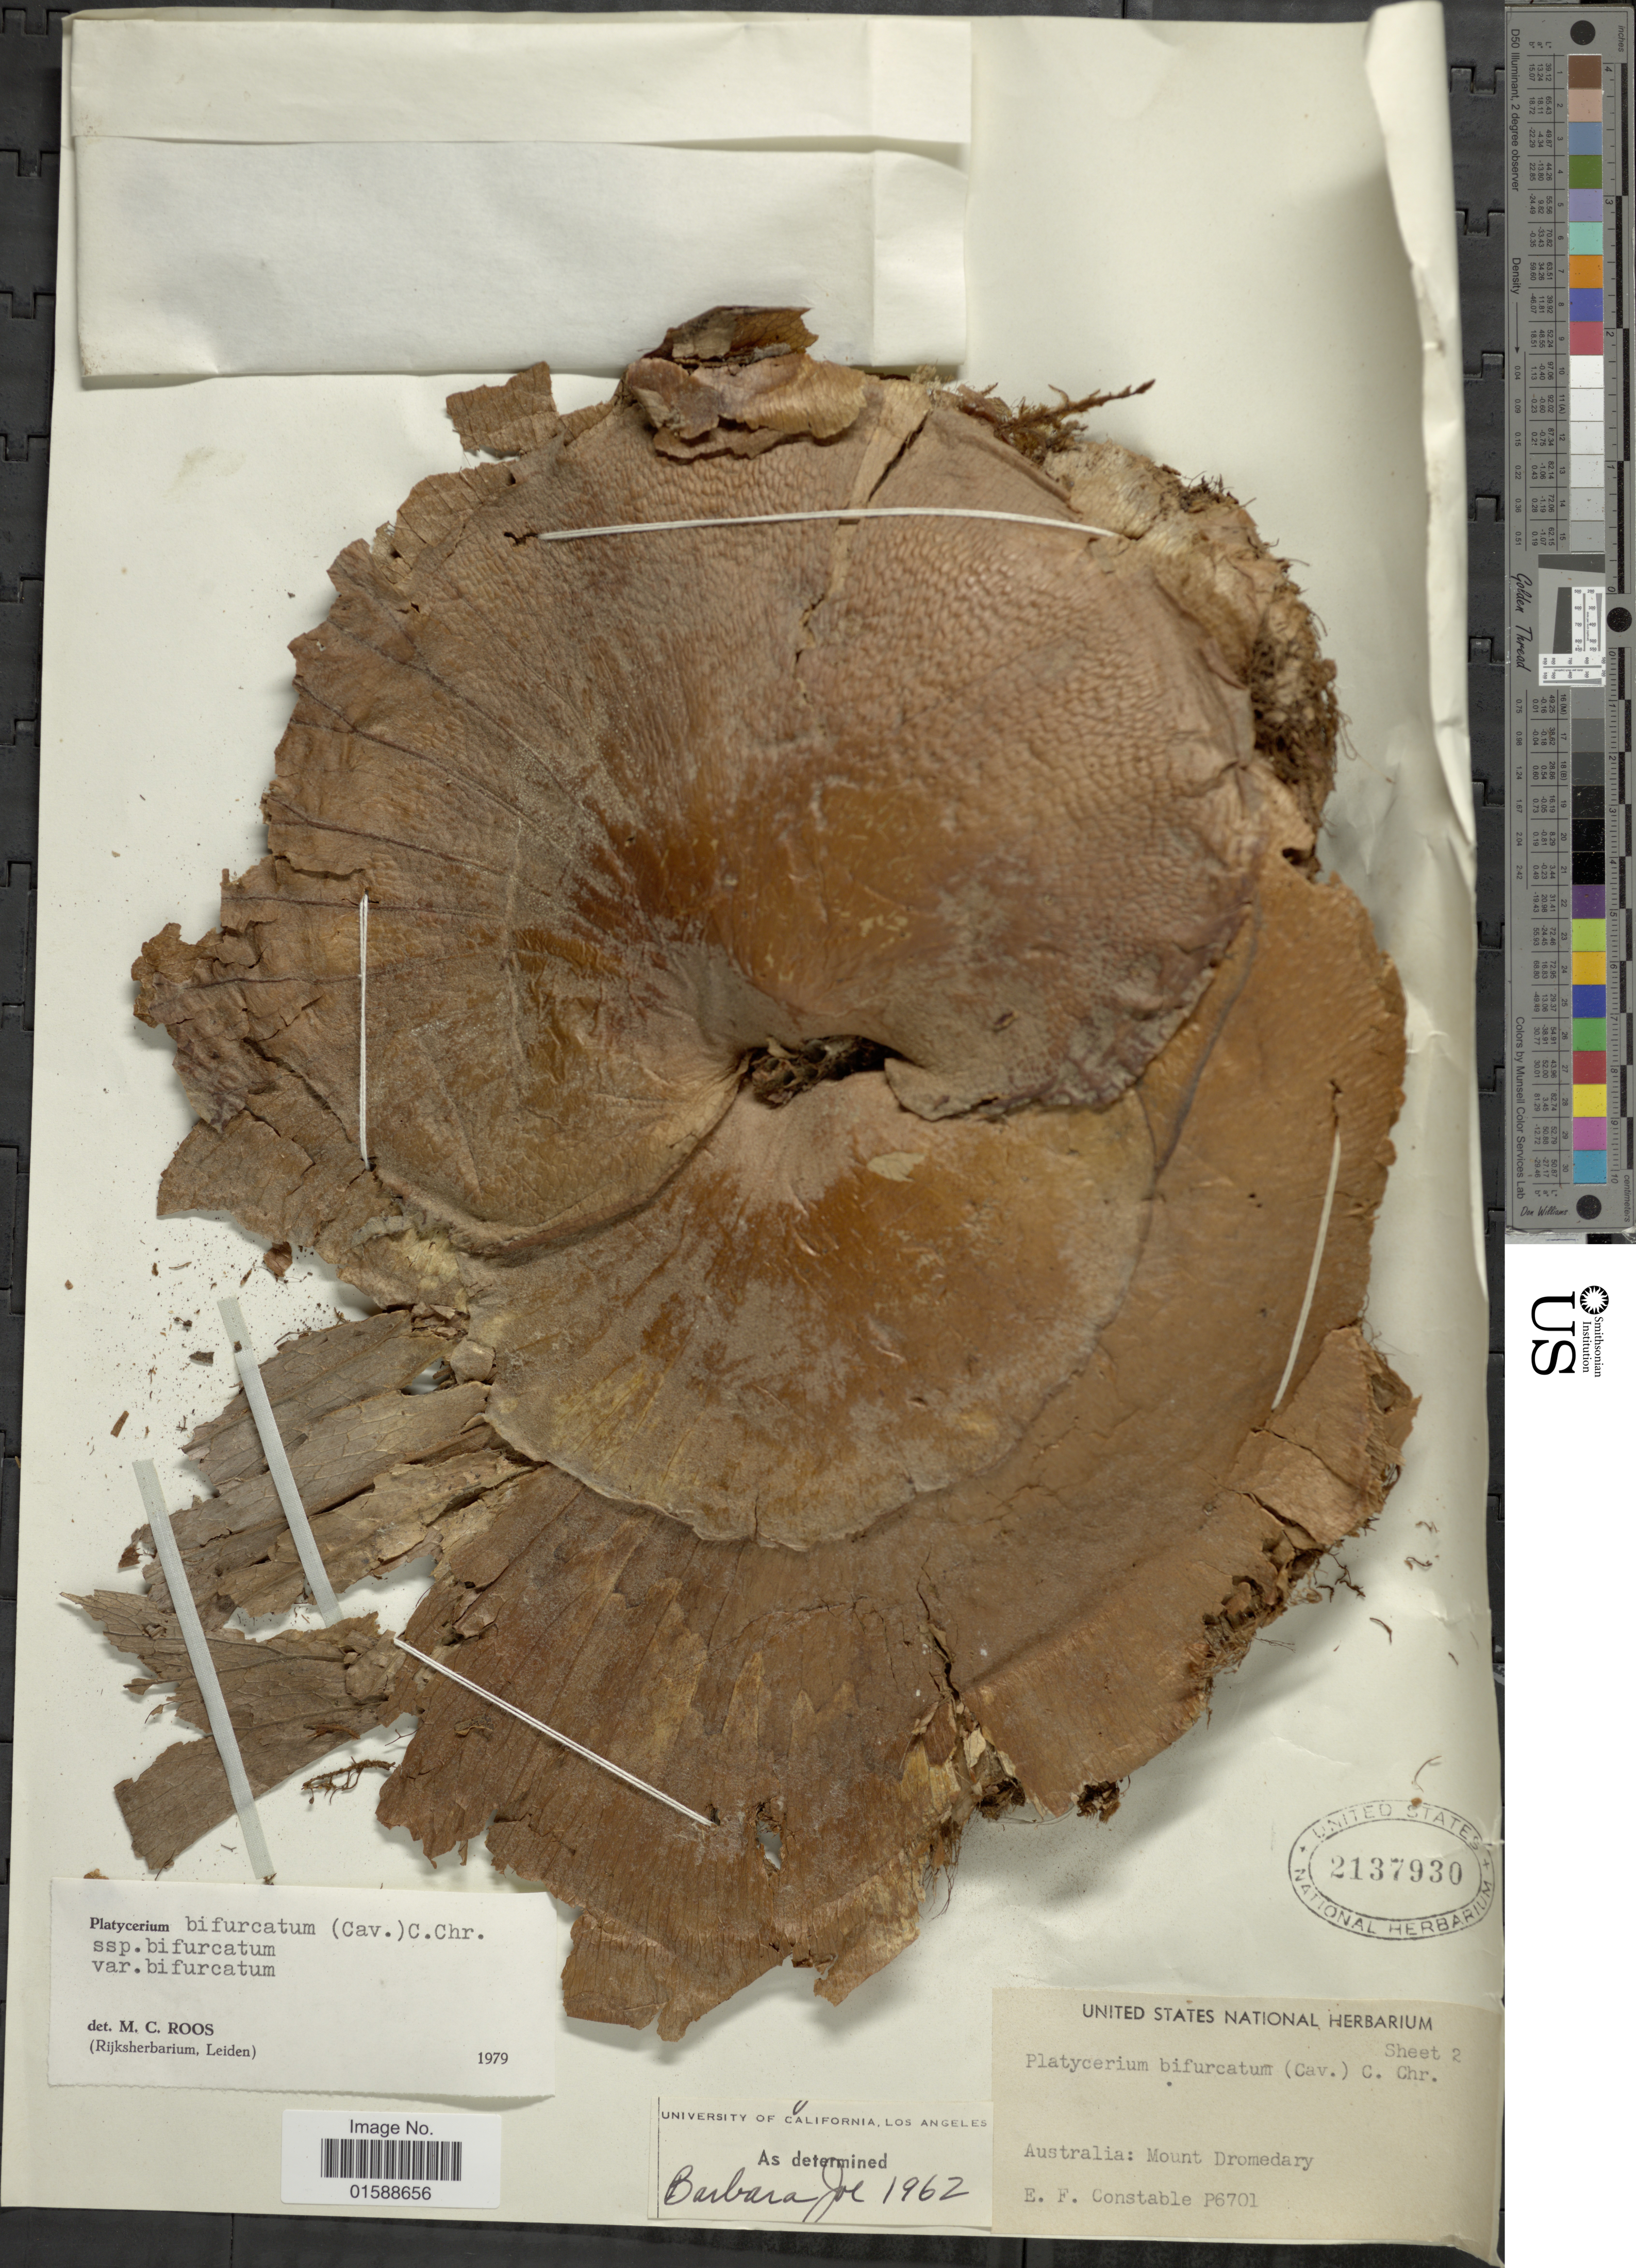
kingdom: Plantae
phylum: Tracheophyta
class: Polypodiopsida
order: Polypodiales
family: Polypodiaceae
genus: Platycerium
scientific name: Platycerium hillii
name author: L.B. Moore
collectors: E. F. Constable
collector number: P6701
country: Australia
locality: Mount Dromedary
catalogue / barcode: US 2137930